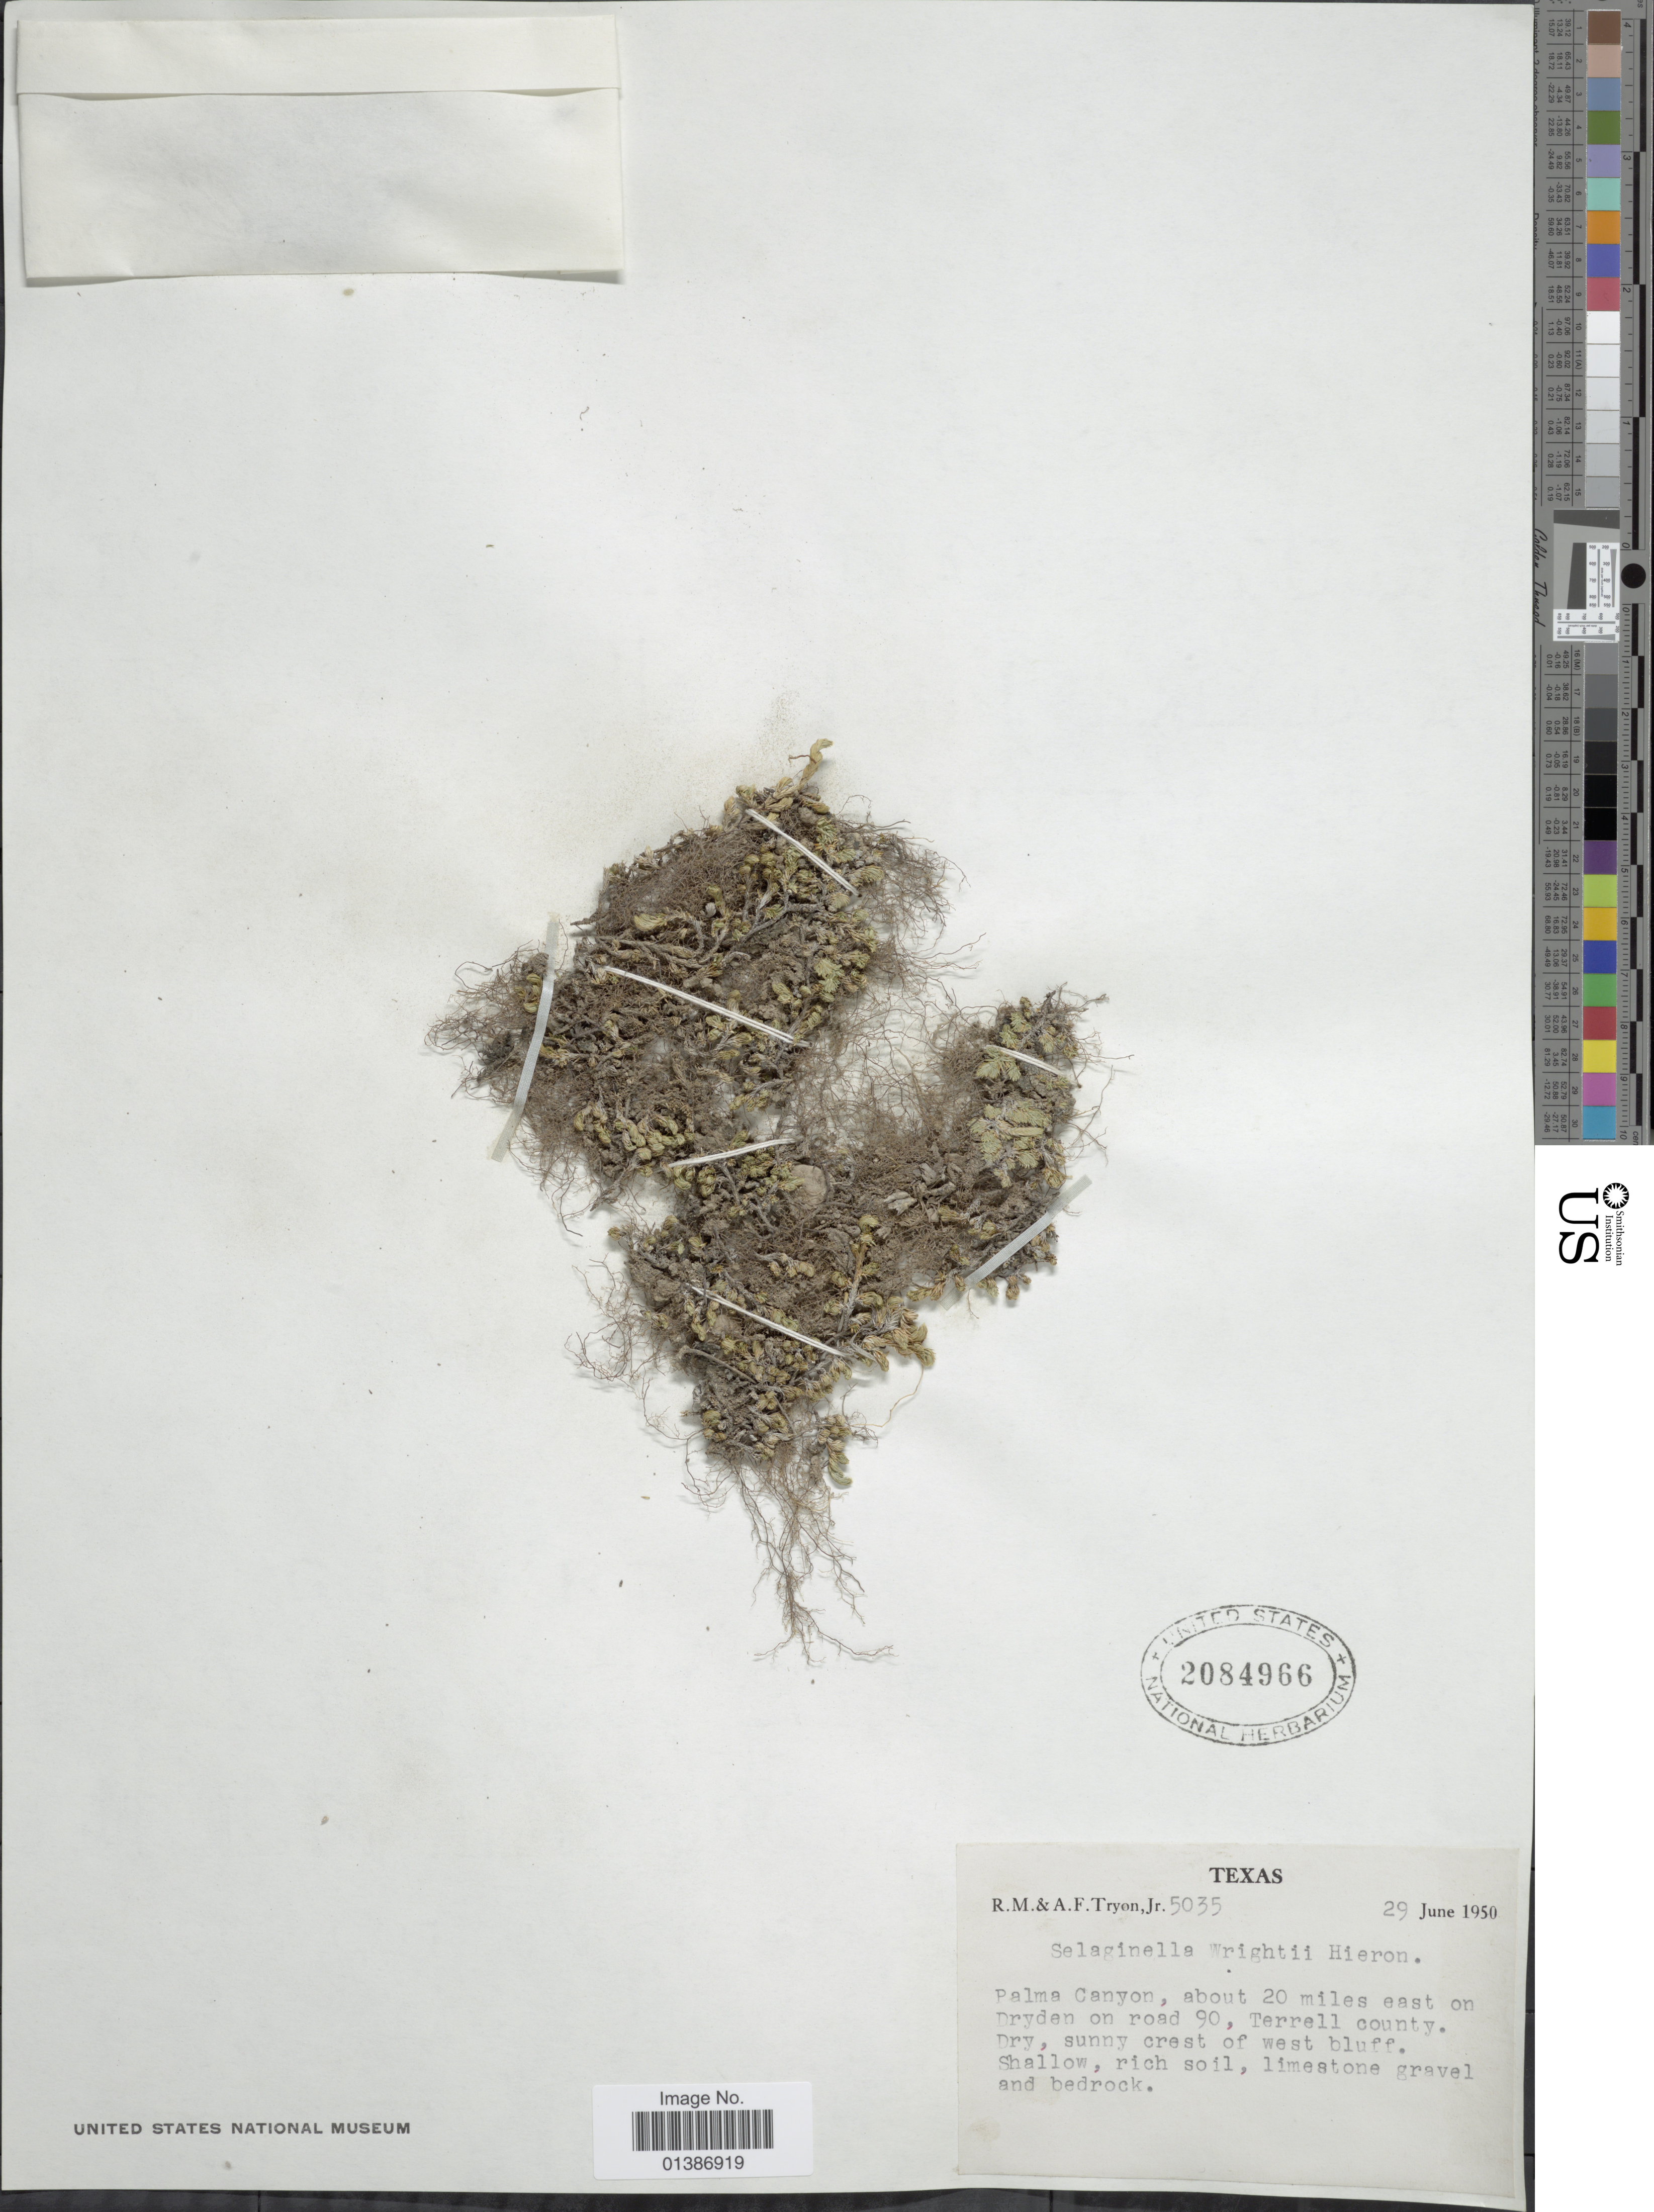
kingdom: Plantae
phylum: Tracheophyta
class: Lycopodiopsida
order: Selaginellales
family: Selaginellaceae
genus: Selaginella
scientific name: Selaginella wrightii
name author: Hieron.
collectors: R. M. Tryon & A. F. Tryon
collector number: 5035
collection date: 1950-07-29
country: United States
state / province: Texas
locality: Palma Canyon, about 20 miles east on Dryden on road 90, Terrell county. Dry, sunny crest of west bluff, Shallow.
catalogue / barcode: US 2084966